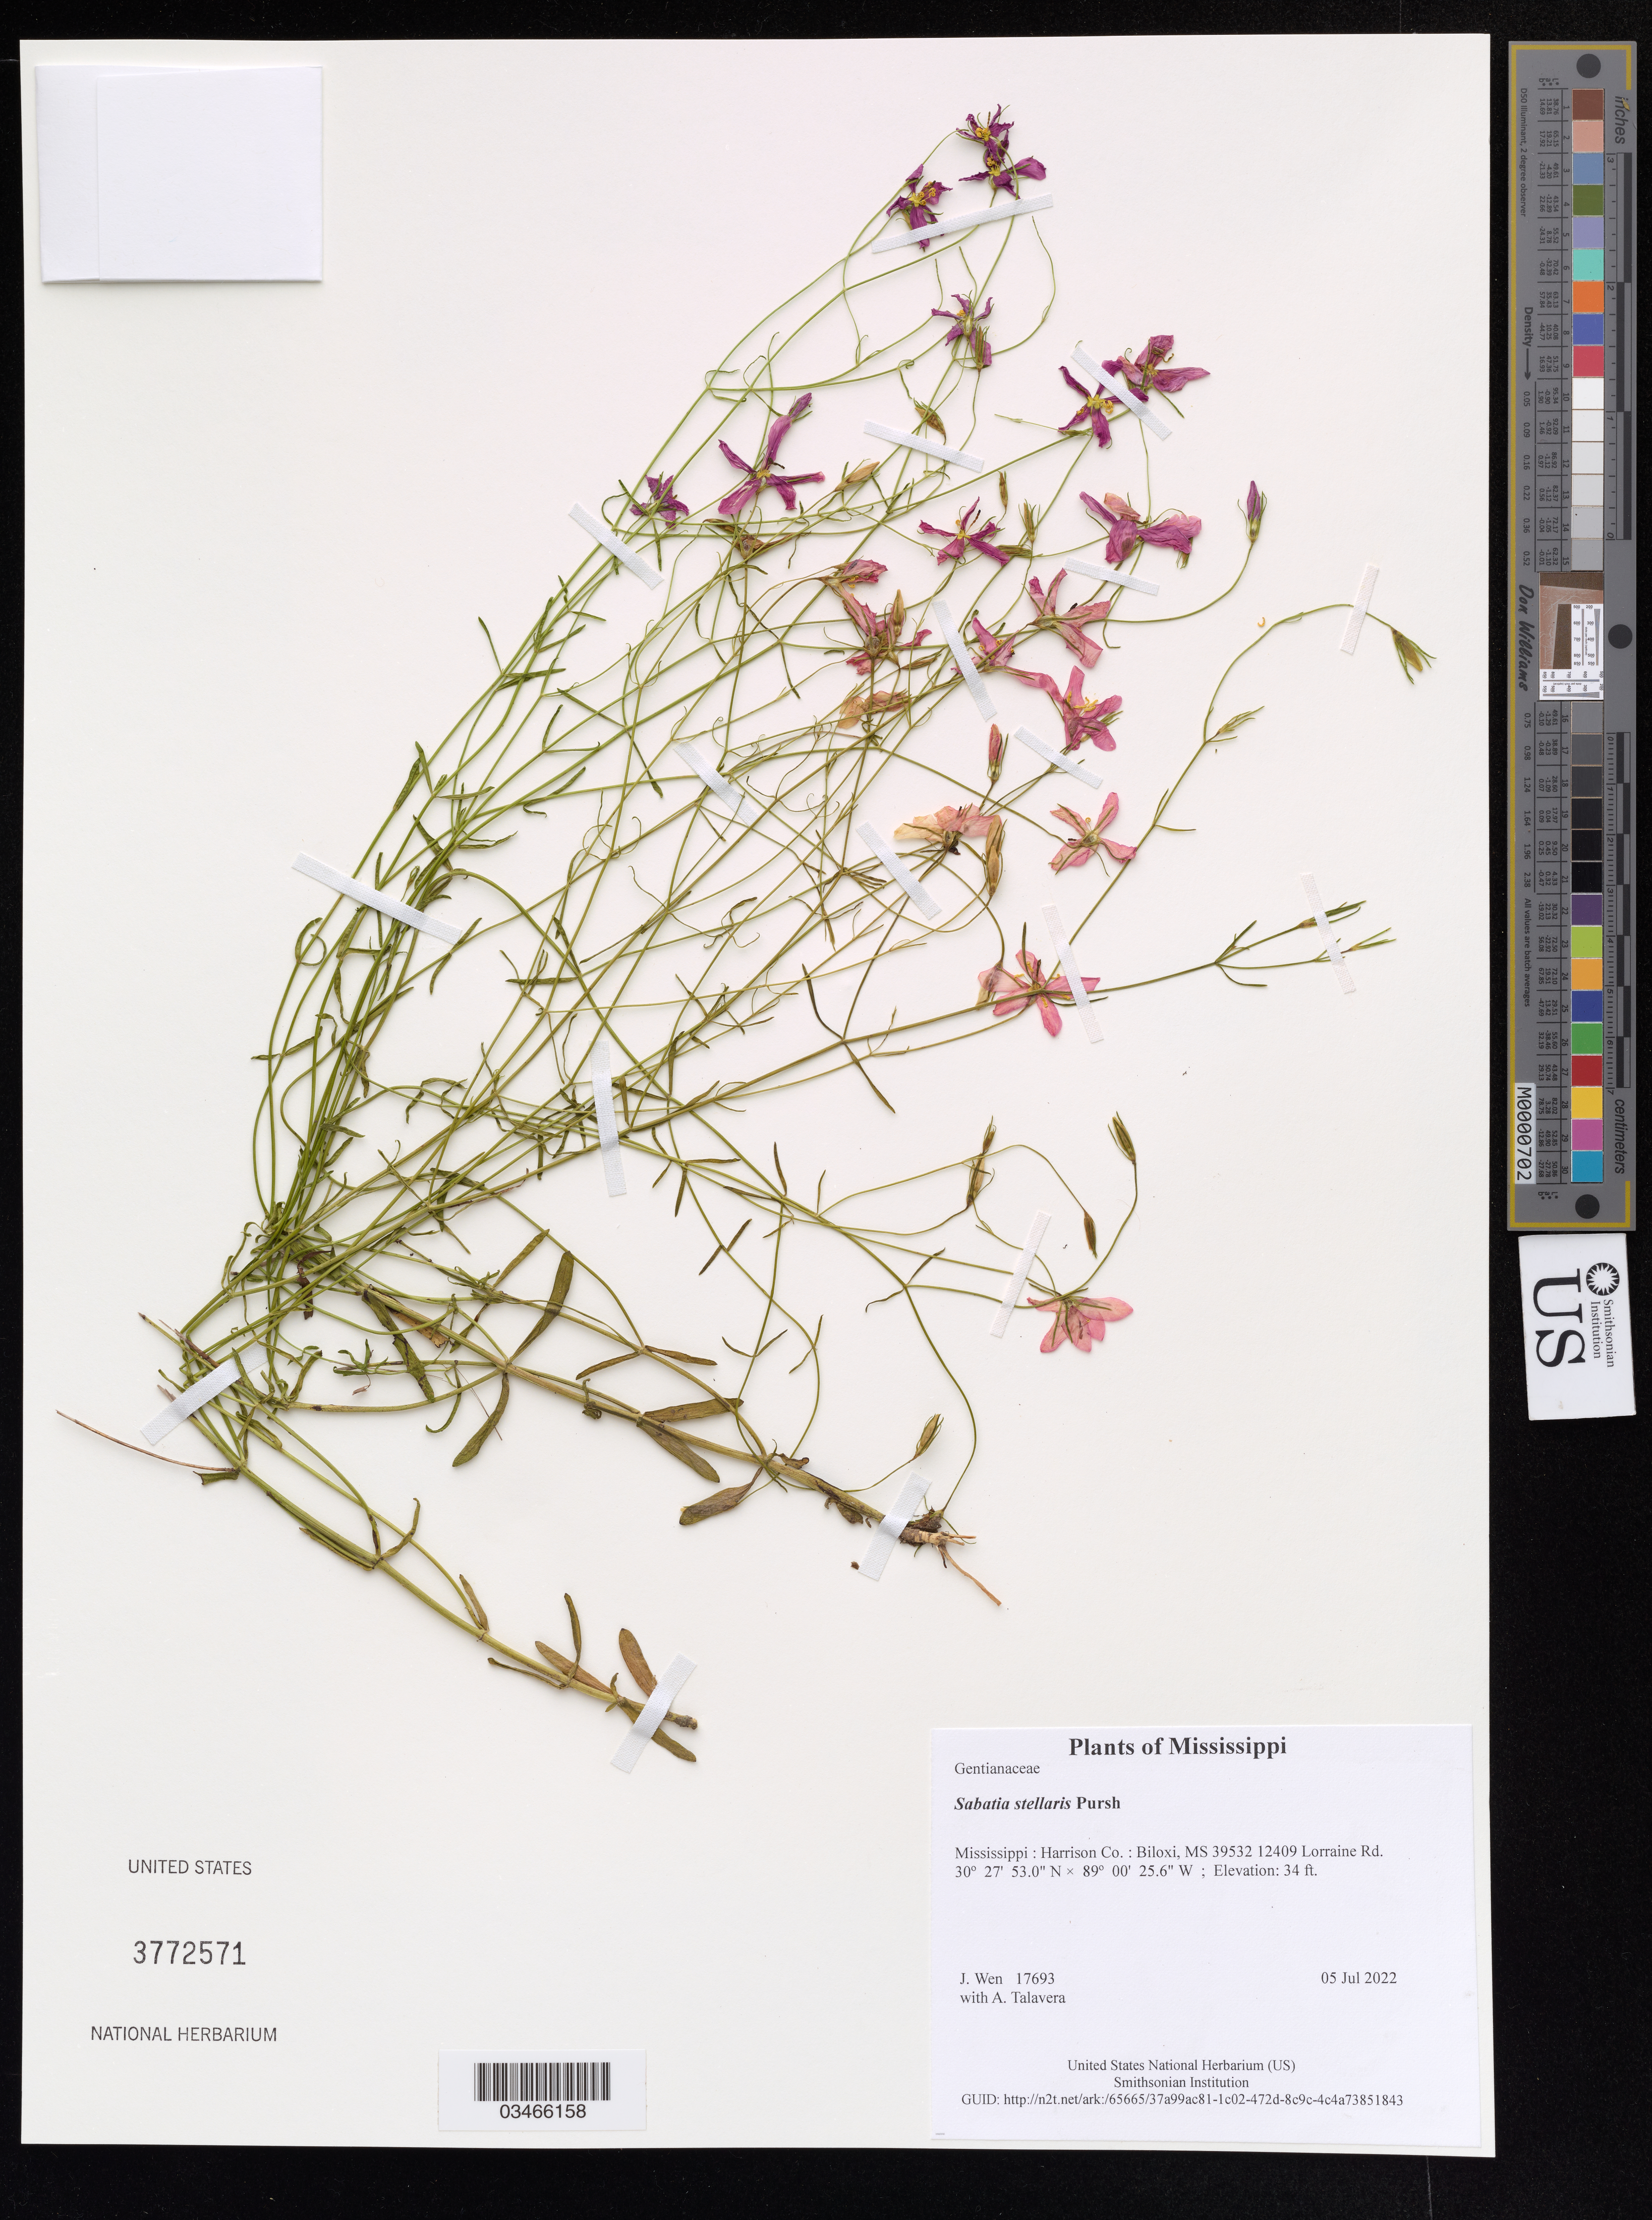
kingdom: Plantae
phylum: Tracheophyta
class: Magnoliopsida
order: Gentianales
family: Gentianaceae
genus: Sabatia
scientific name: Sabatia stellaris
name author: Pursh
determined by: Wen, Jun, (BOT), Smithsonian Institution - National Museum of Natural History (UNITED STATES)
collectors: J. Wen & A. Talavera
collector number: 17693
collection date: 2022-07-05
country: United States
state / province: Mississippi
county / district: Harrison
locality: Biloxi, MS 39532 12409 Lorraine Rd.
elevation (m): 10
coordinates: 30 27.883 N, 89 00.427 W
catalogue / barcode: US 3772571